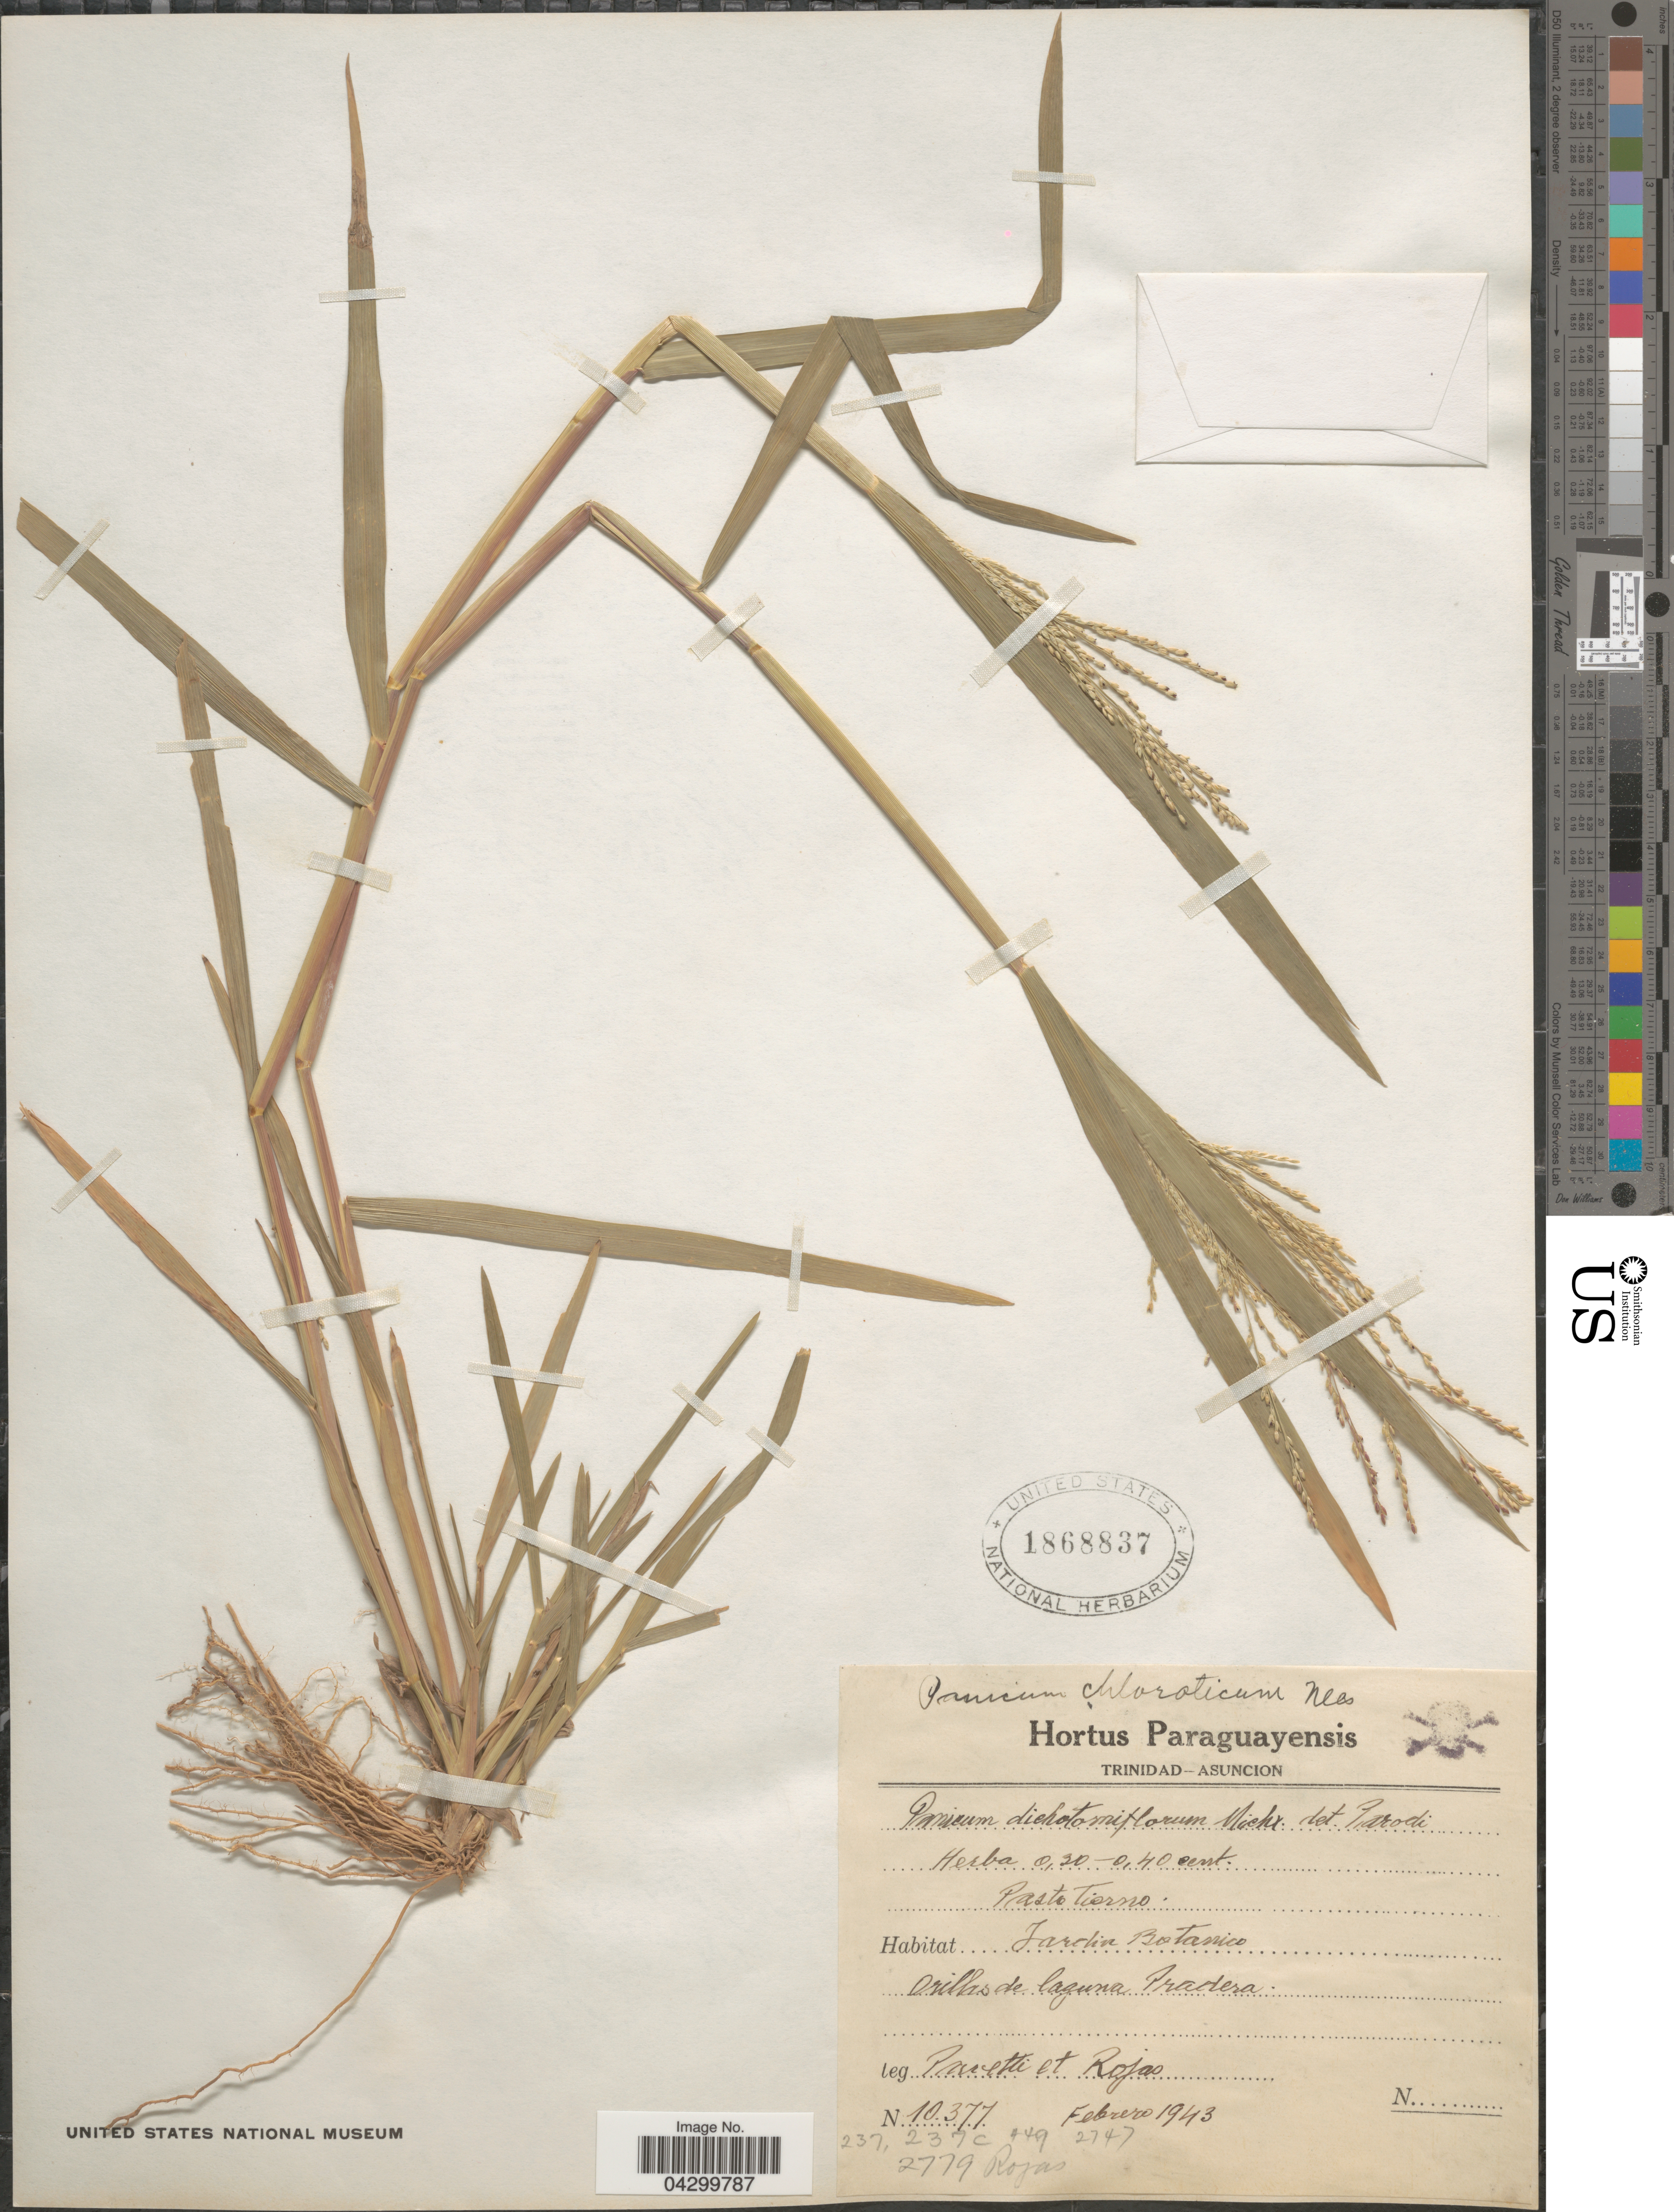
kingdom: Plantae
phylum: Tracheophyta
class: Liliopsida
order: Poales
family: Poaceae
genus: Panicum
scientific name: Panicum dichotomiflorum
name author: Michx.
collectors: -. Pavetti & Rojas, --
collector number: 10377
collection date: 1943-02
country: Paraguay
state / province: Asuncion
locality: Trinidad - Asuncion. Jardin Botanico.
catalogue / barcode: US 1868837